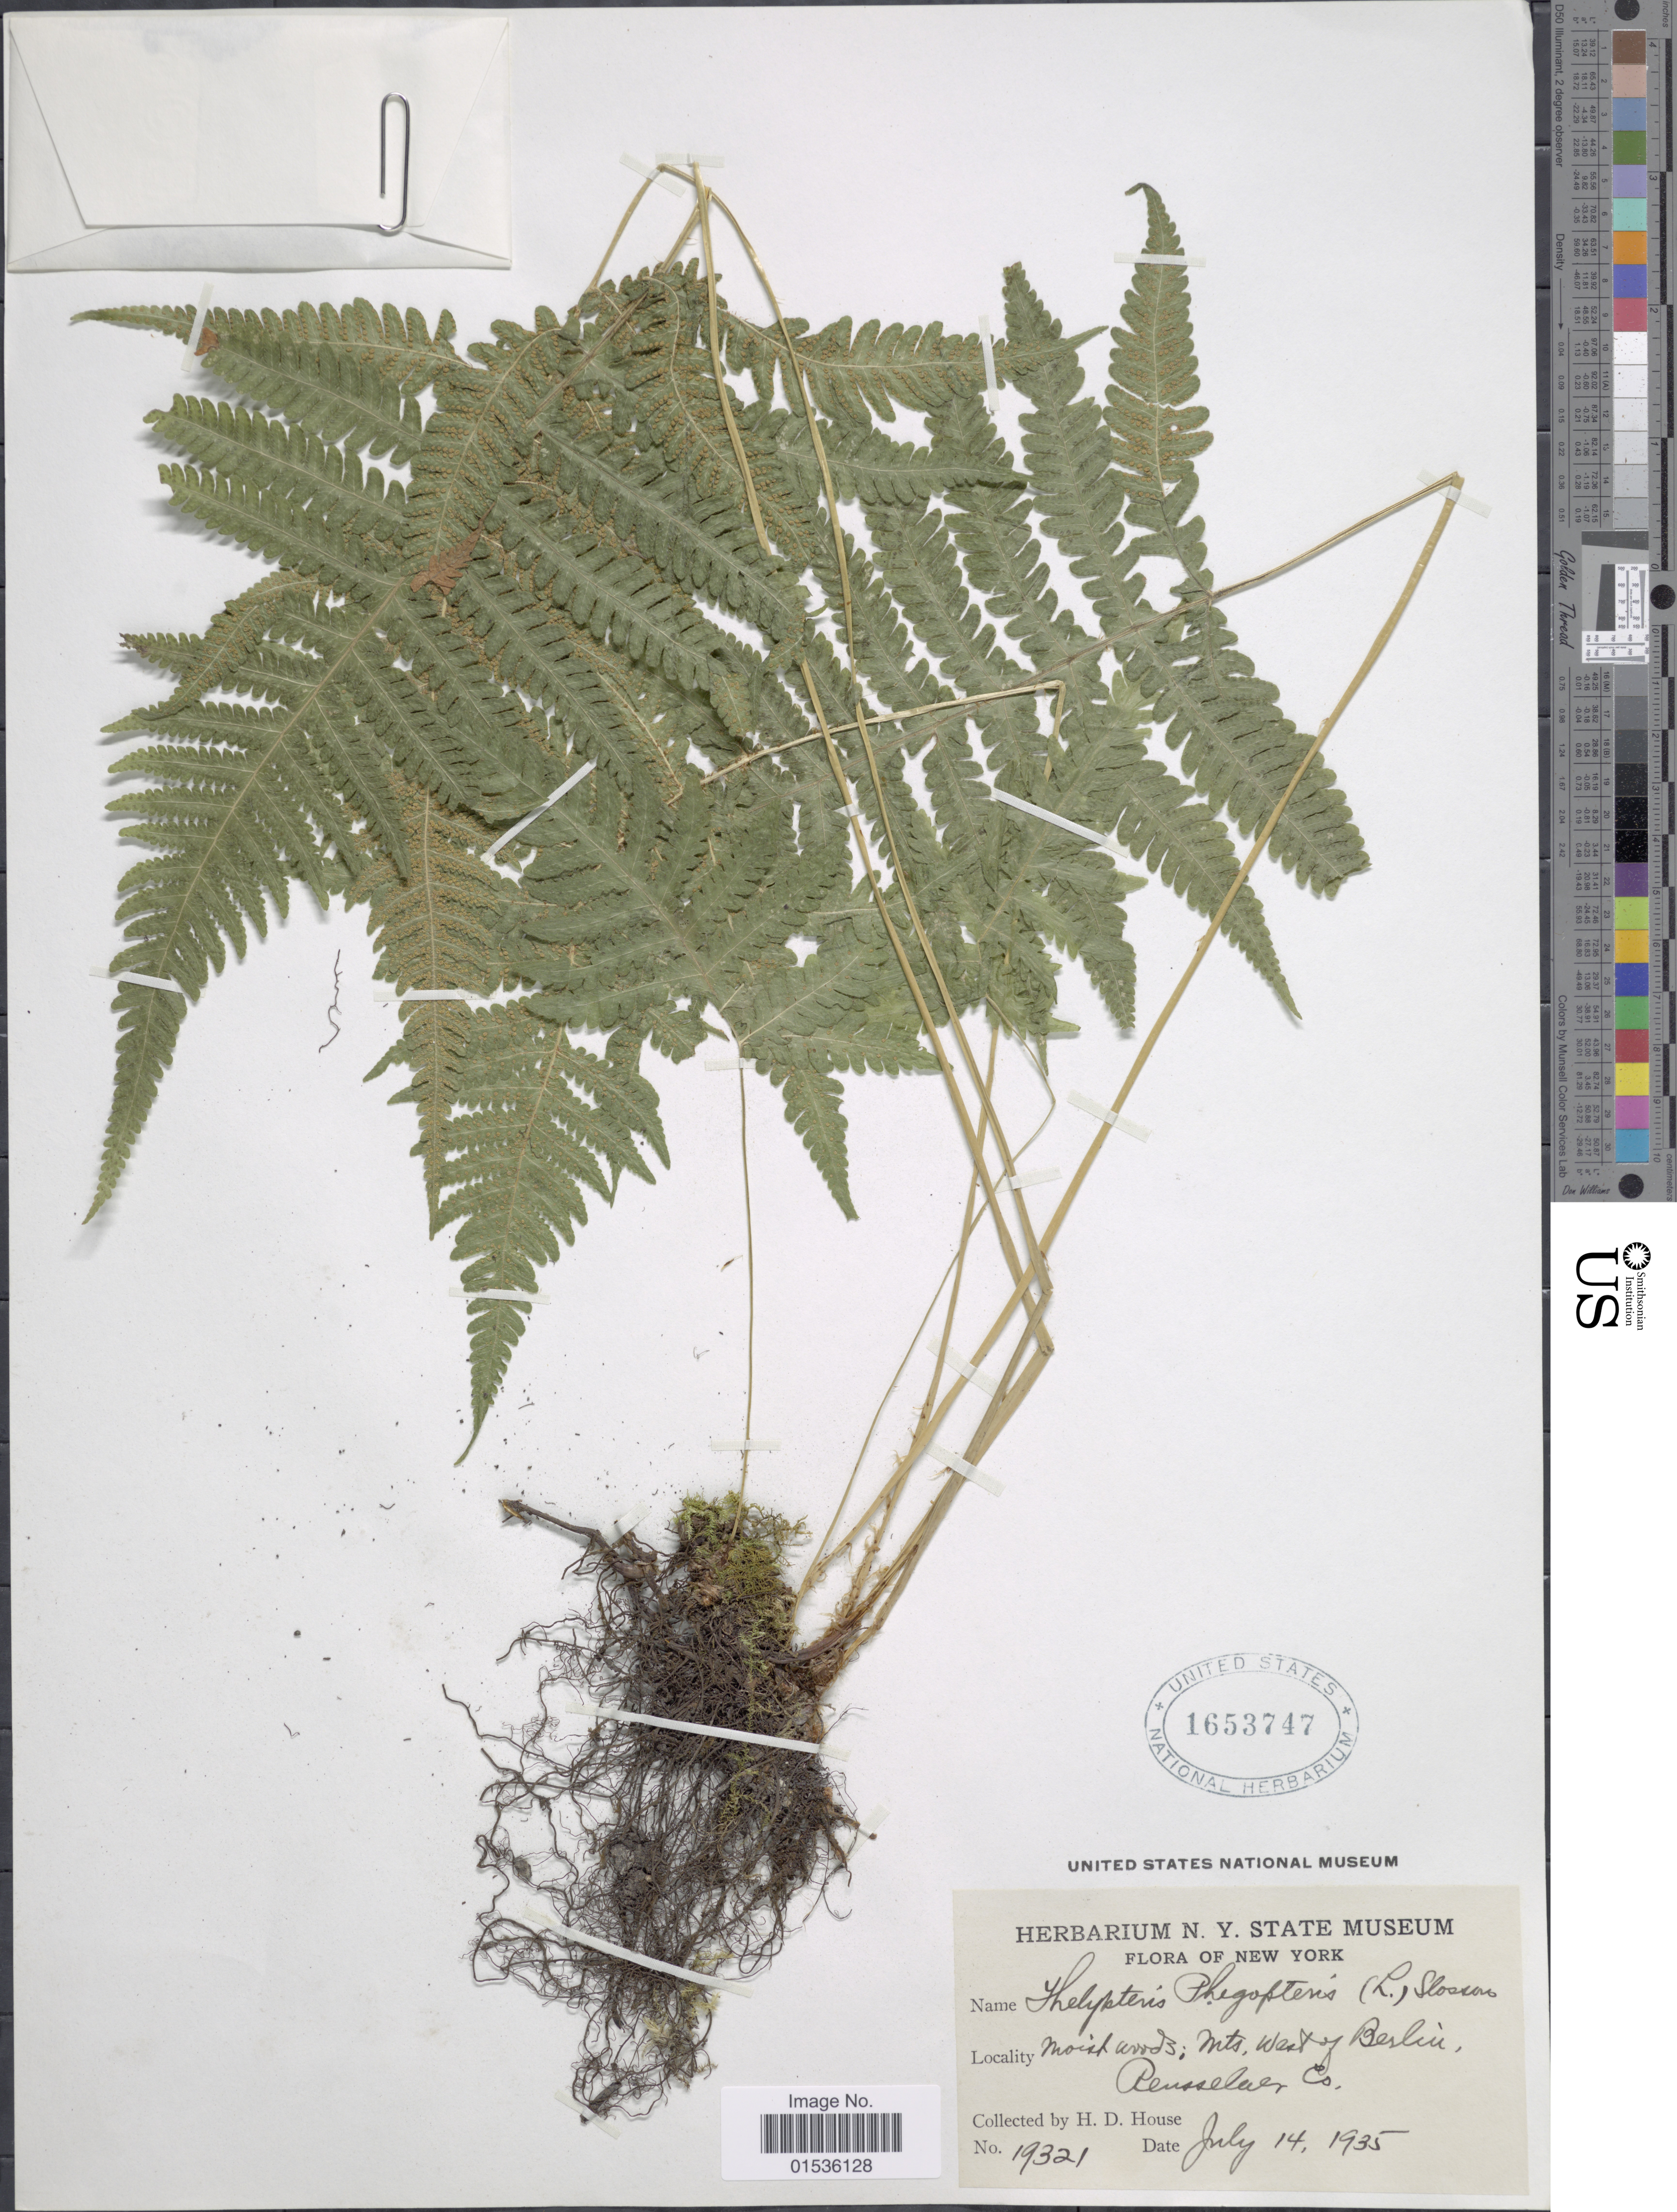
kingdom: Plantae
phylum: Tracheophyta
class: Polypodiopsida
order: Polypodiales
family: Thelypteridaceae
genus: Phegopteris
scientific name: Phegopteris connectilis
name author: (Michx.) Watt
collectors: H. D. House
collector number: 19321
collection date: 1935-07-14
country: United States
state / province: New York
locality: Moist woods; Mts, west of Berlin Rensselaer Co.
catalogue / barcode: US 1653747